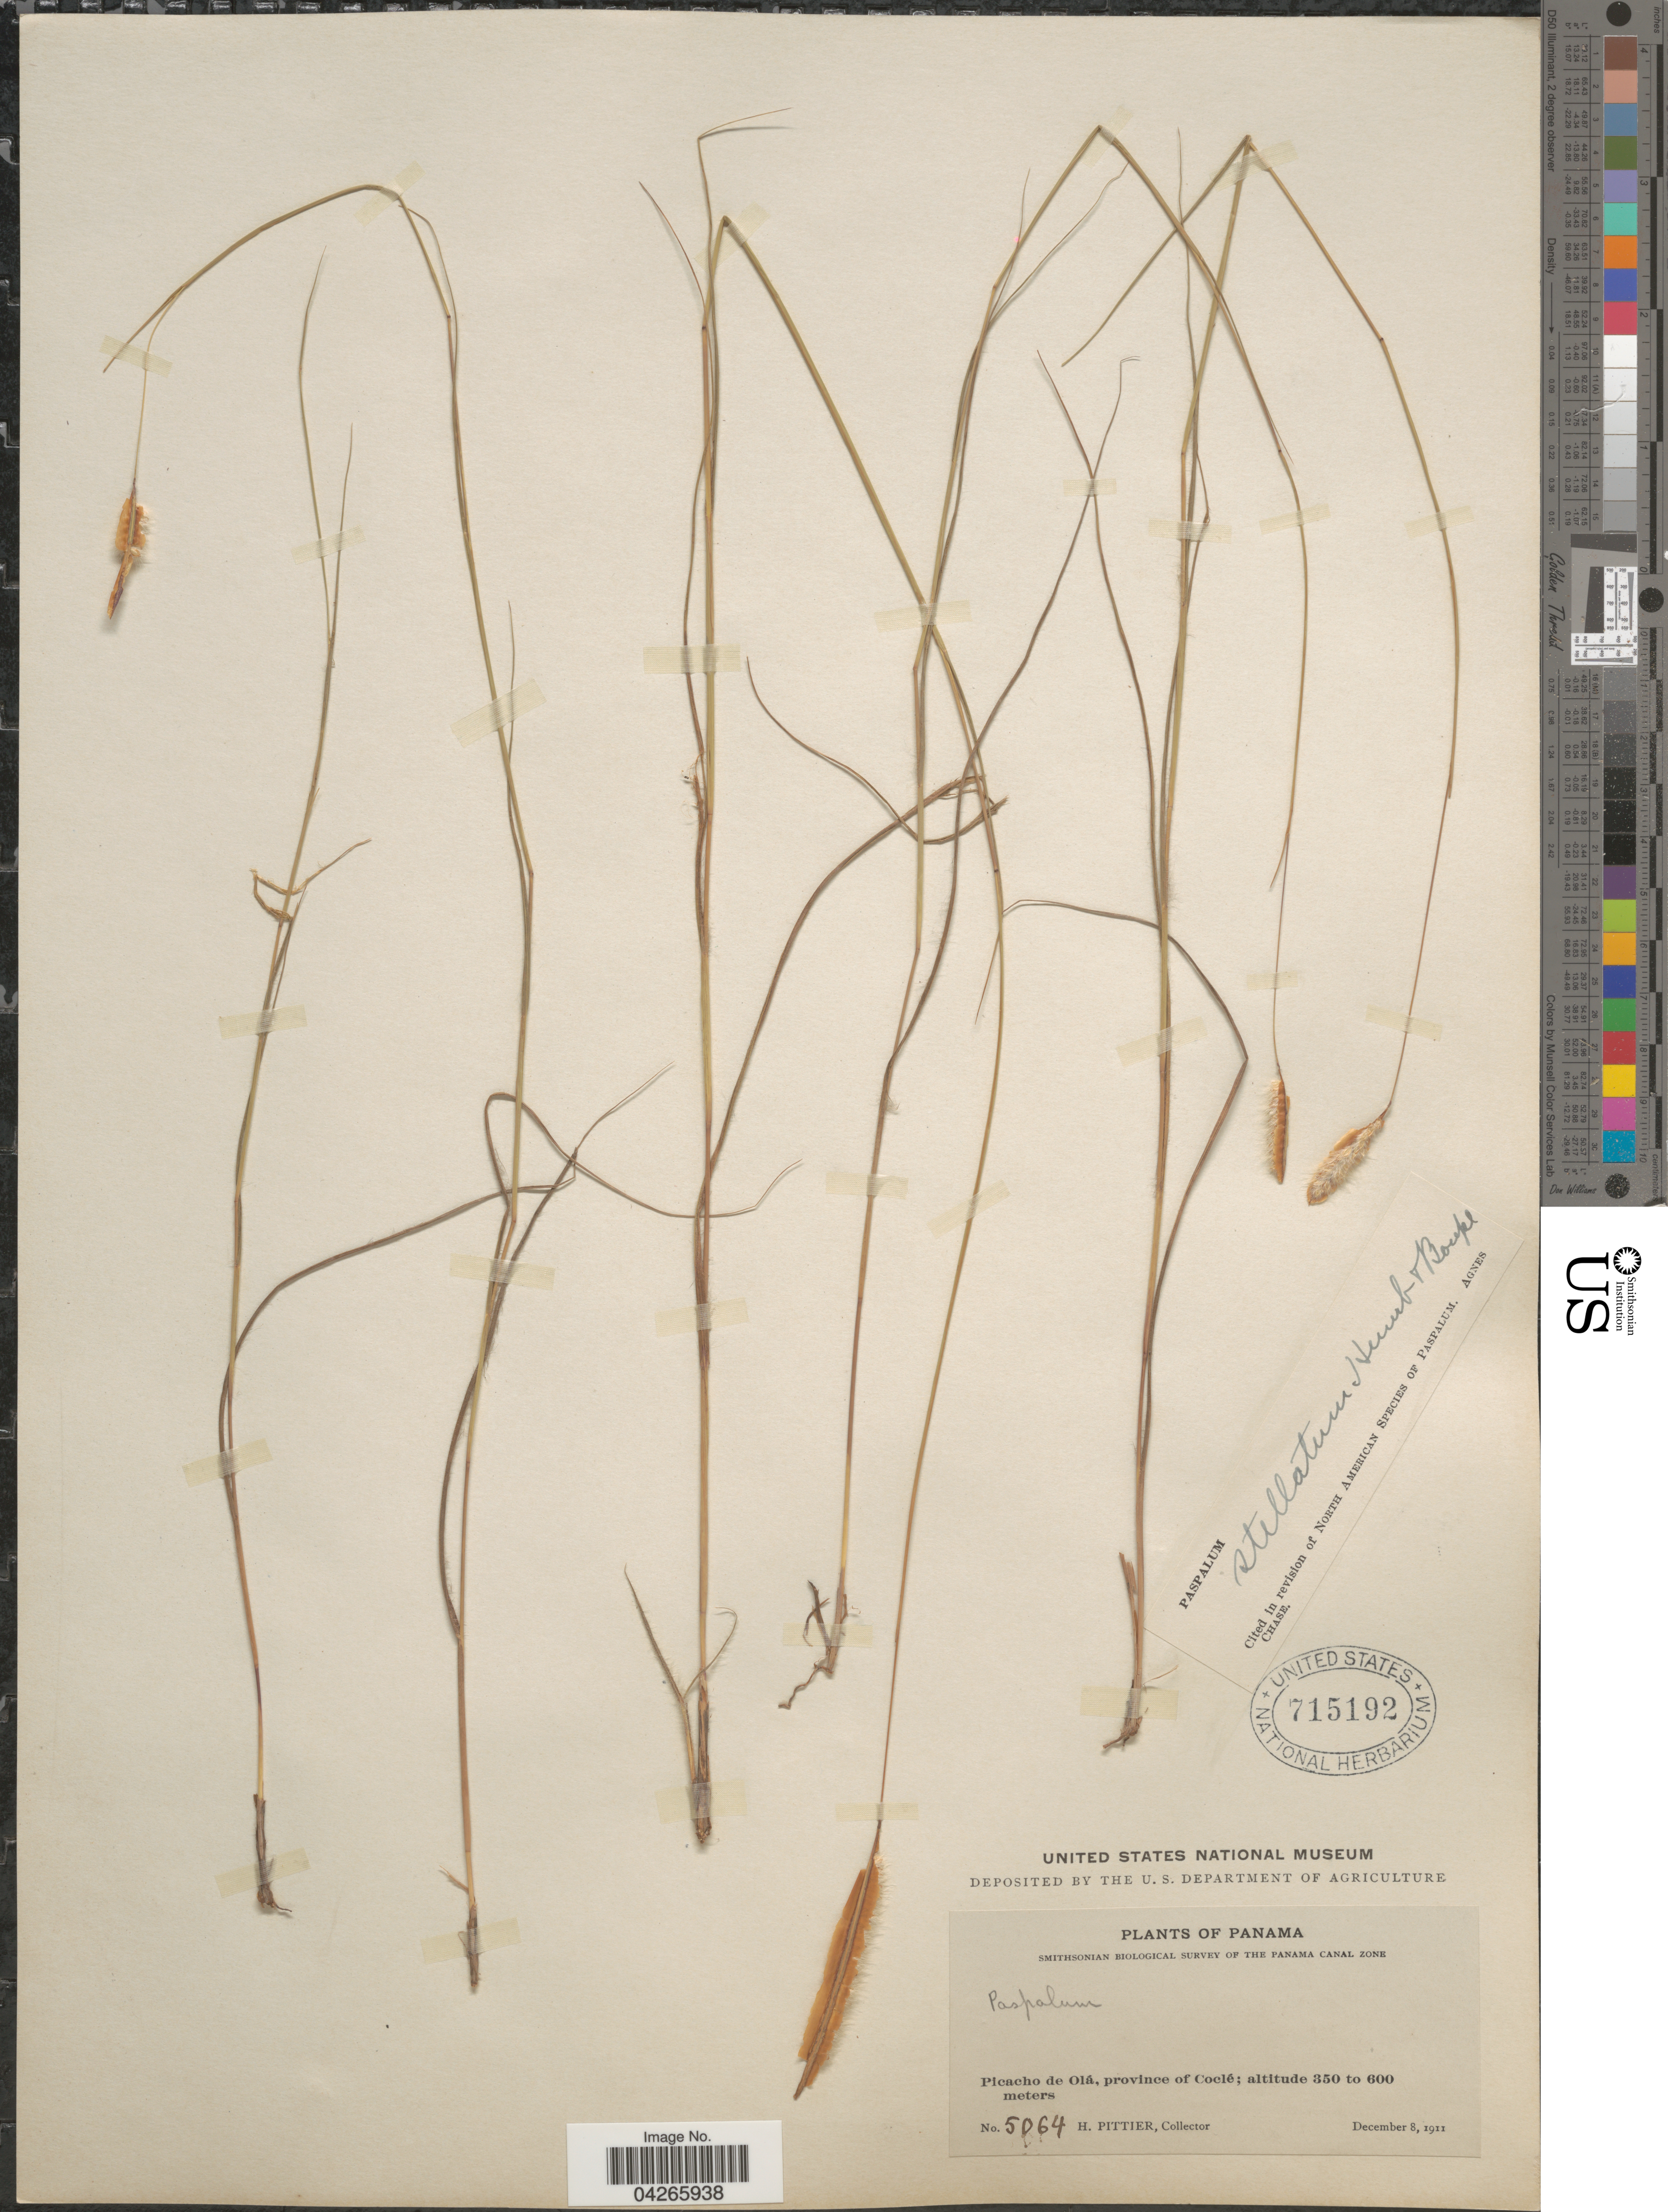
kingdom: Plantae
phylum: Tracheophyta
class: Liliopsida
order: Poales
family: Poaceae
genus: Paspalum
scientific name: Paspalum stellatum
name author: Humb. & Bonpl. ex Flüggé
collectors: H. F. Pittier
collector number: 5064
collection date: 1911-12-08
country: Panama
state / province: Cocle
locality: Smithsonian Biological Survey of the Panama Canal Zone. Picacho de Olá.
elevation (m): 350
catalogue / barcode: US 715192